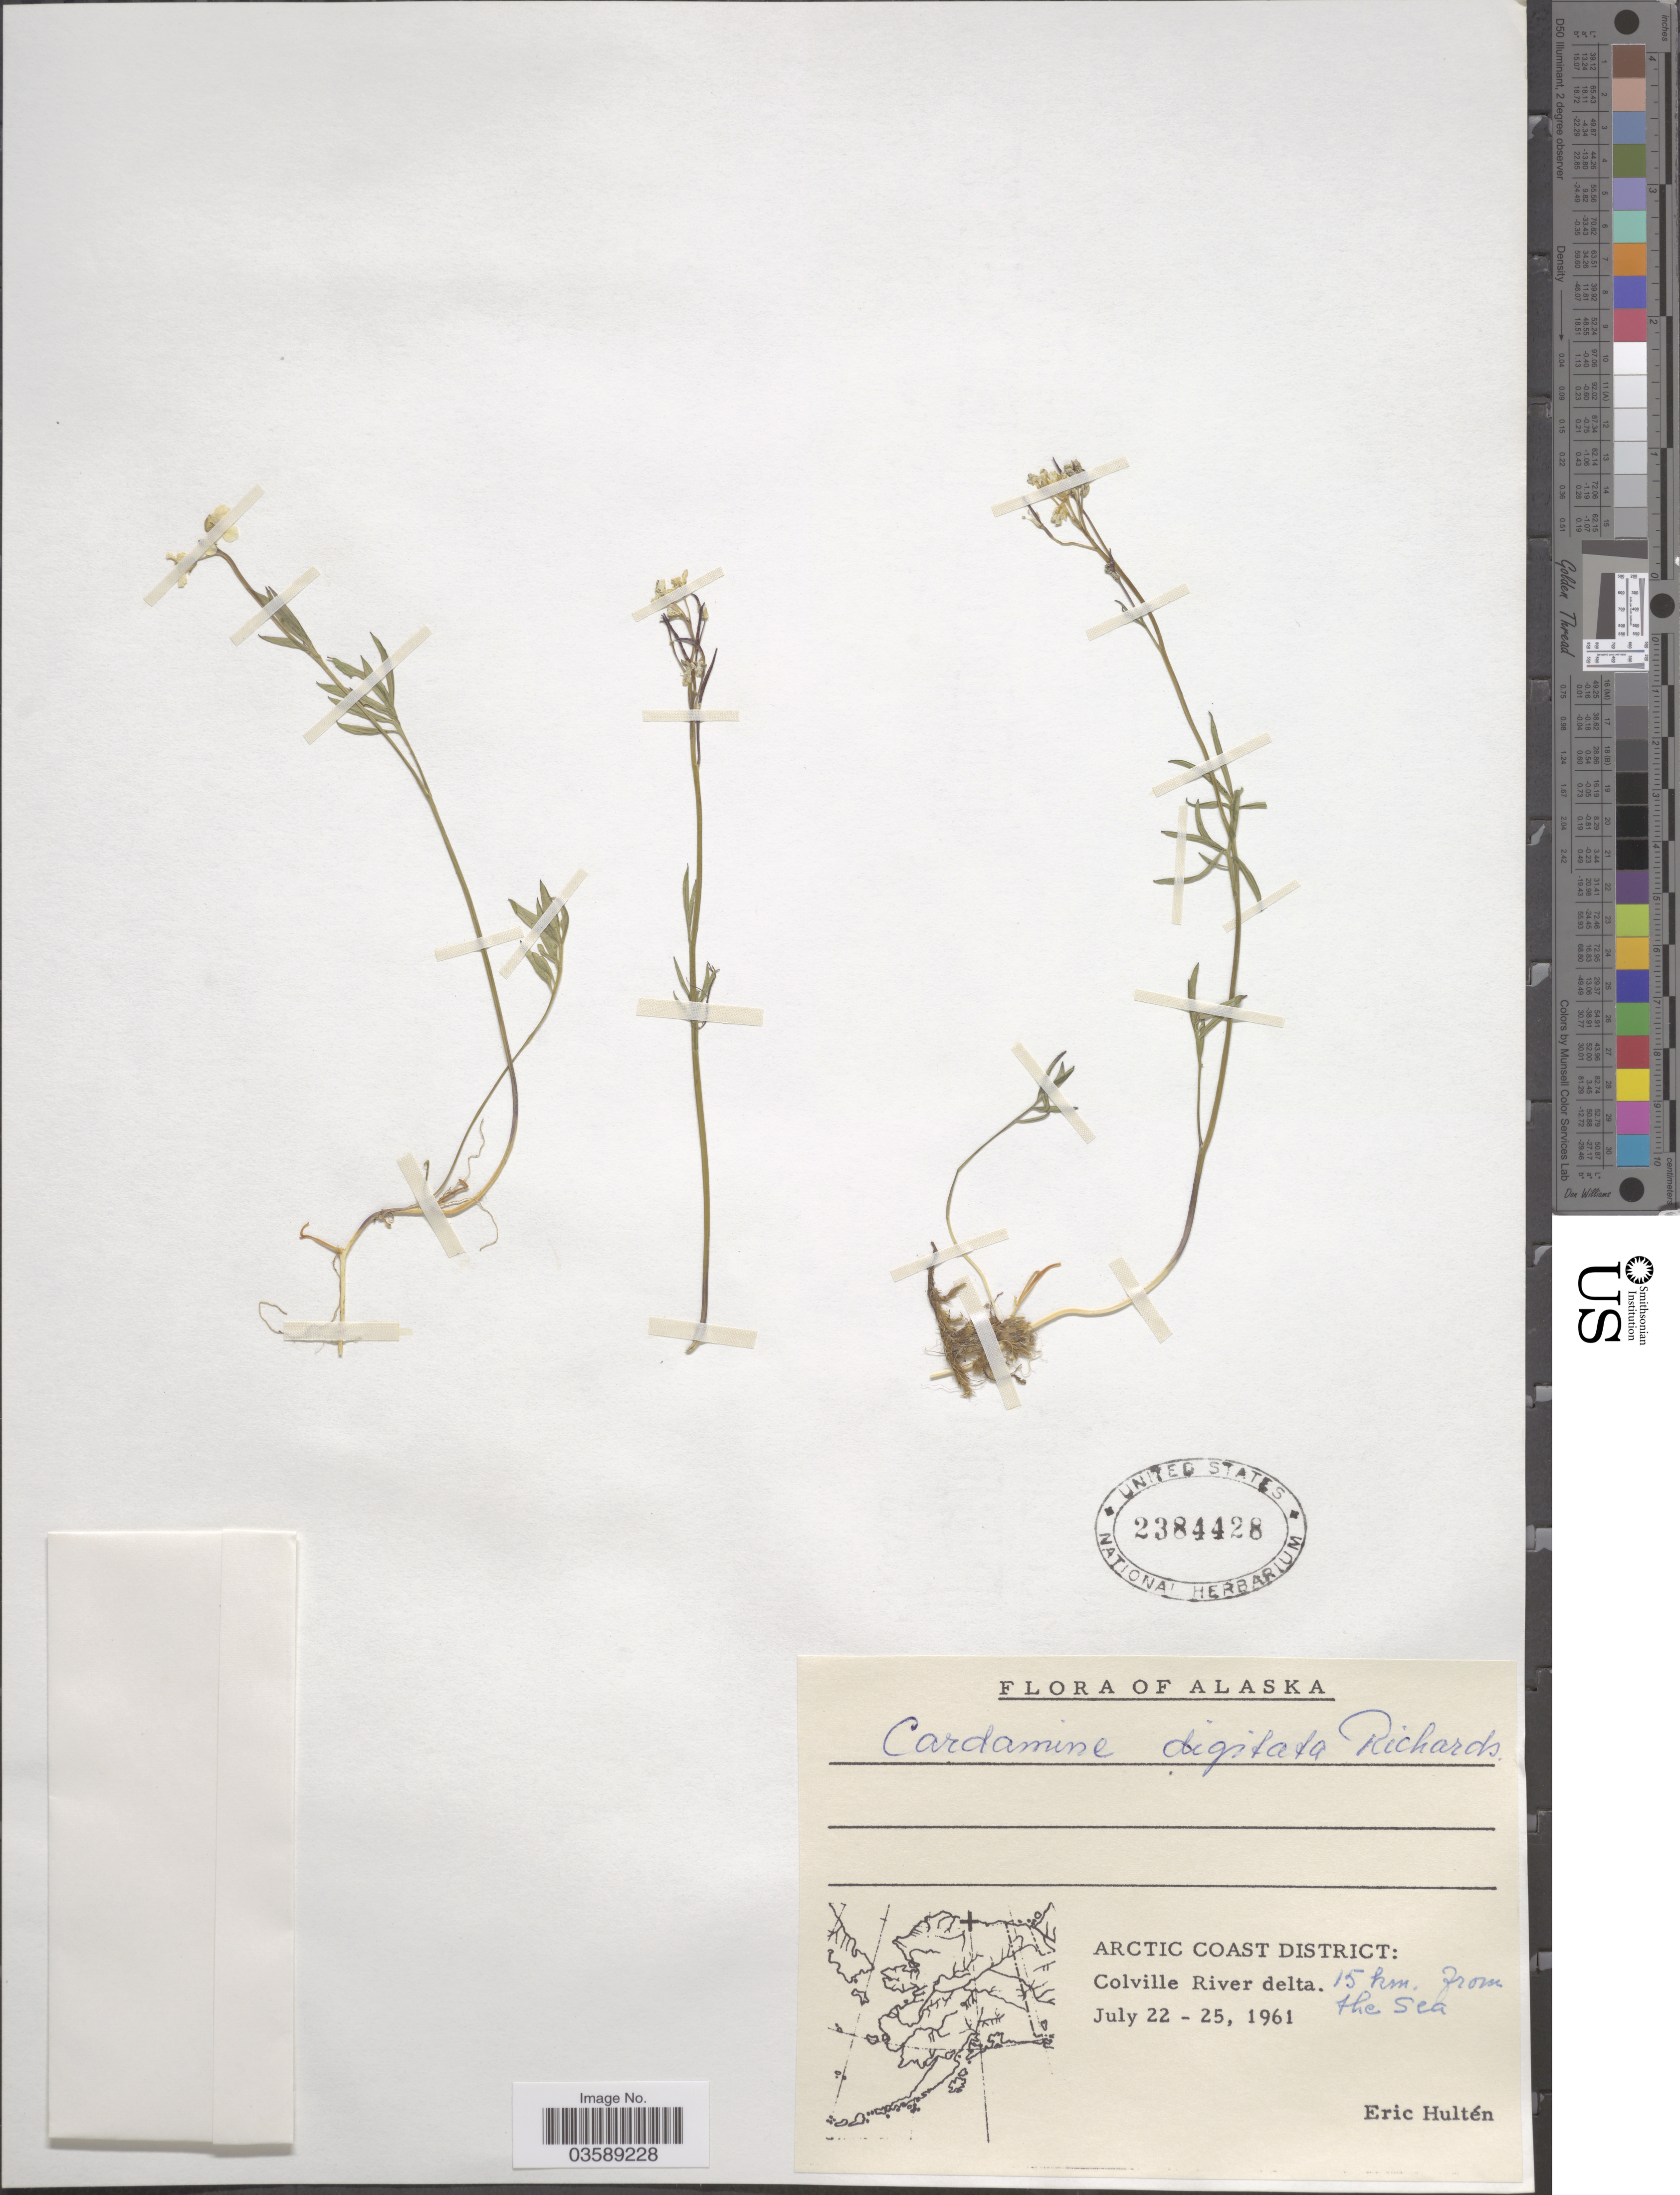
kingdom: Plantae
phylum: Tracheophyta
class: Magnoliopsida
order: Brassicales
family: Brassicaceae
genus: Cardamine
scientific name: Cardamine digitata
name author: Richardson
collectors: E. G. Hultén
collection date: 1961-07-22/1961-07-25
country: United States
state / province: Alaska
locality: Arctic Coast District: Colville River delta. 15 km. from the Sea.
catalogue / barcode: US 2384428